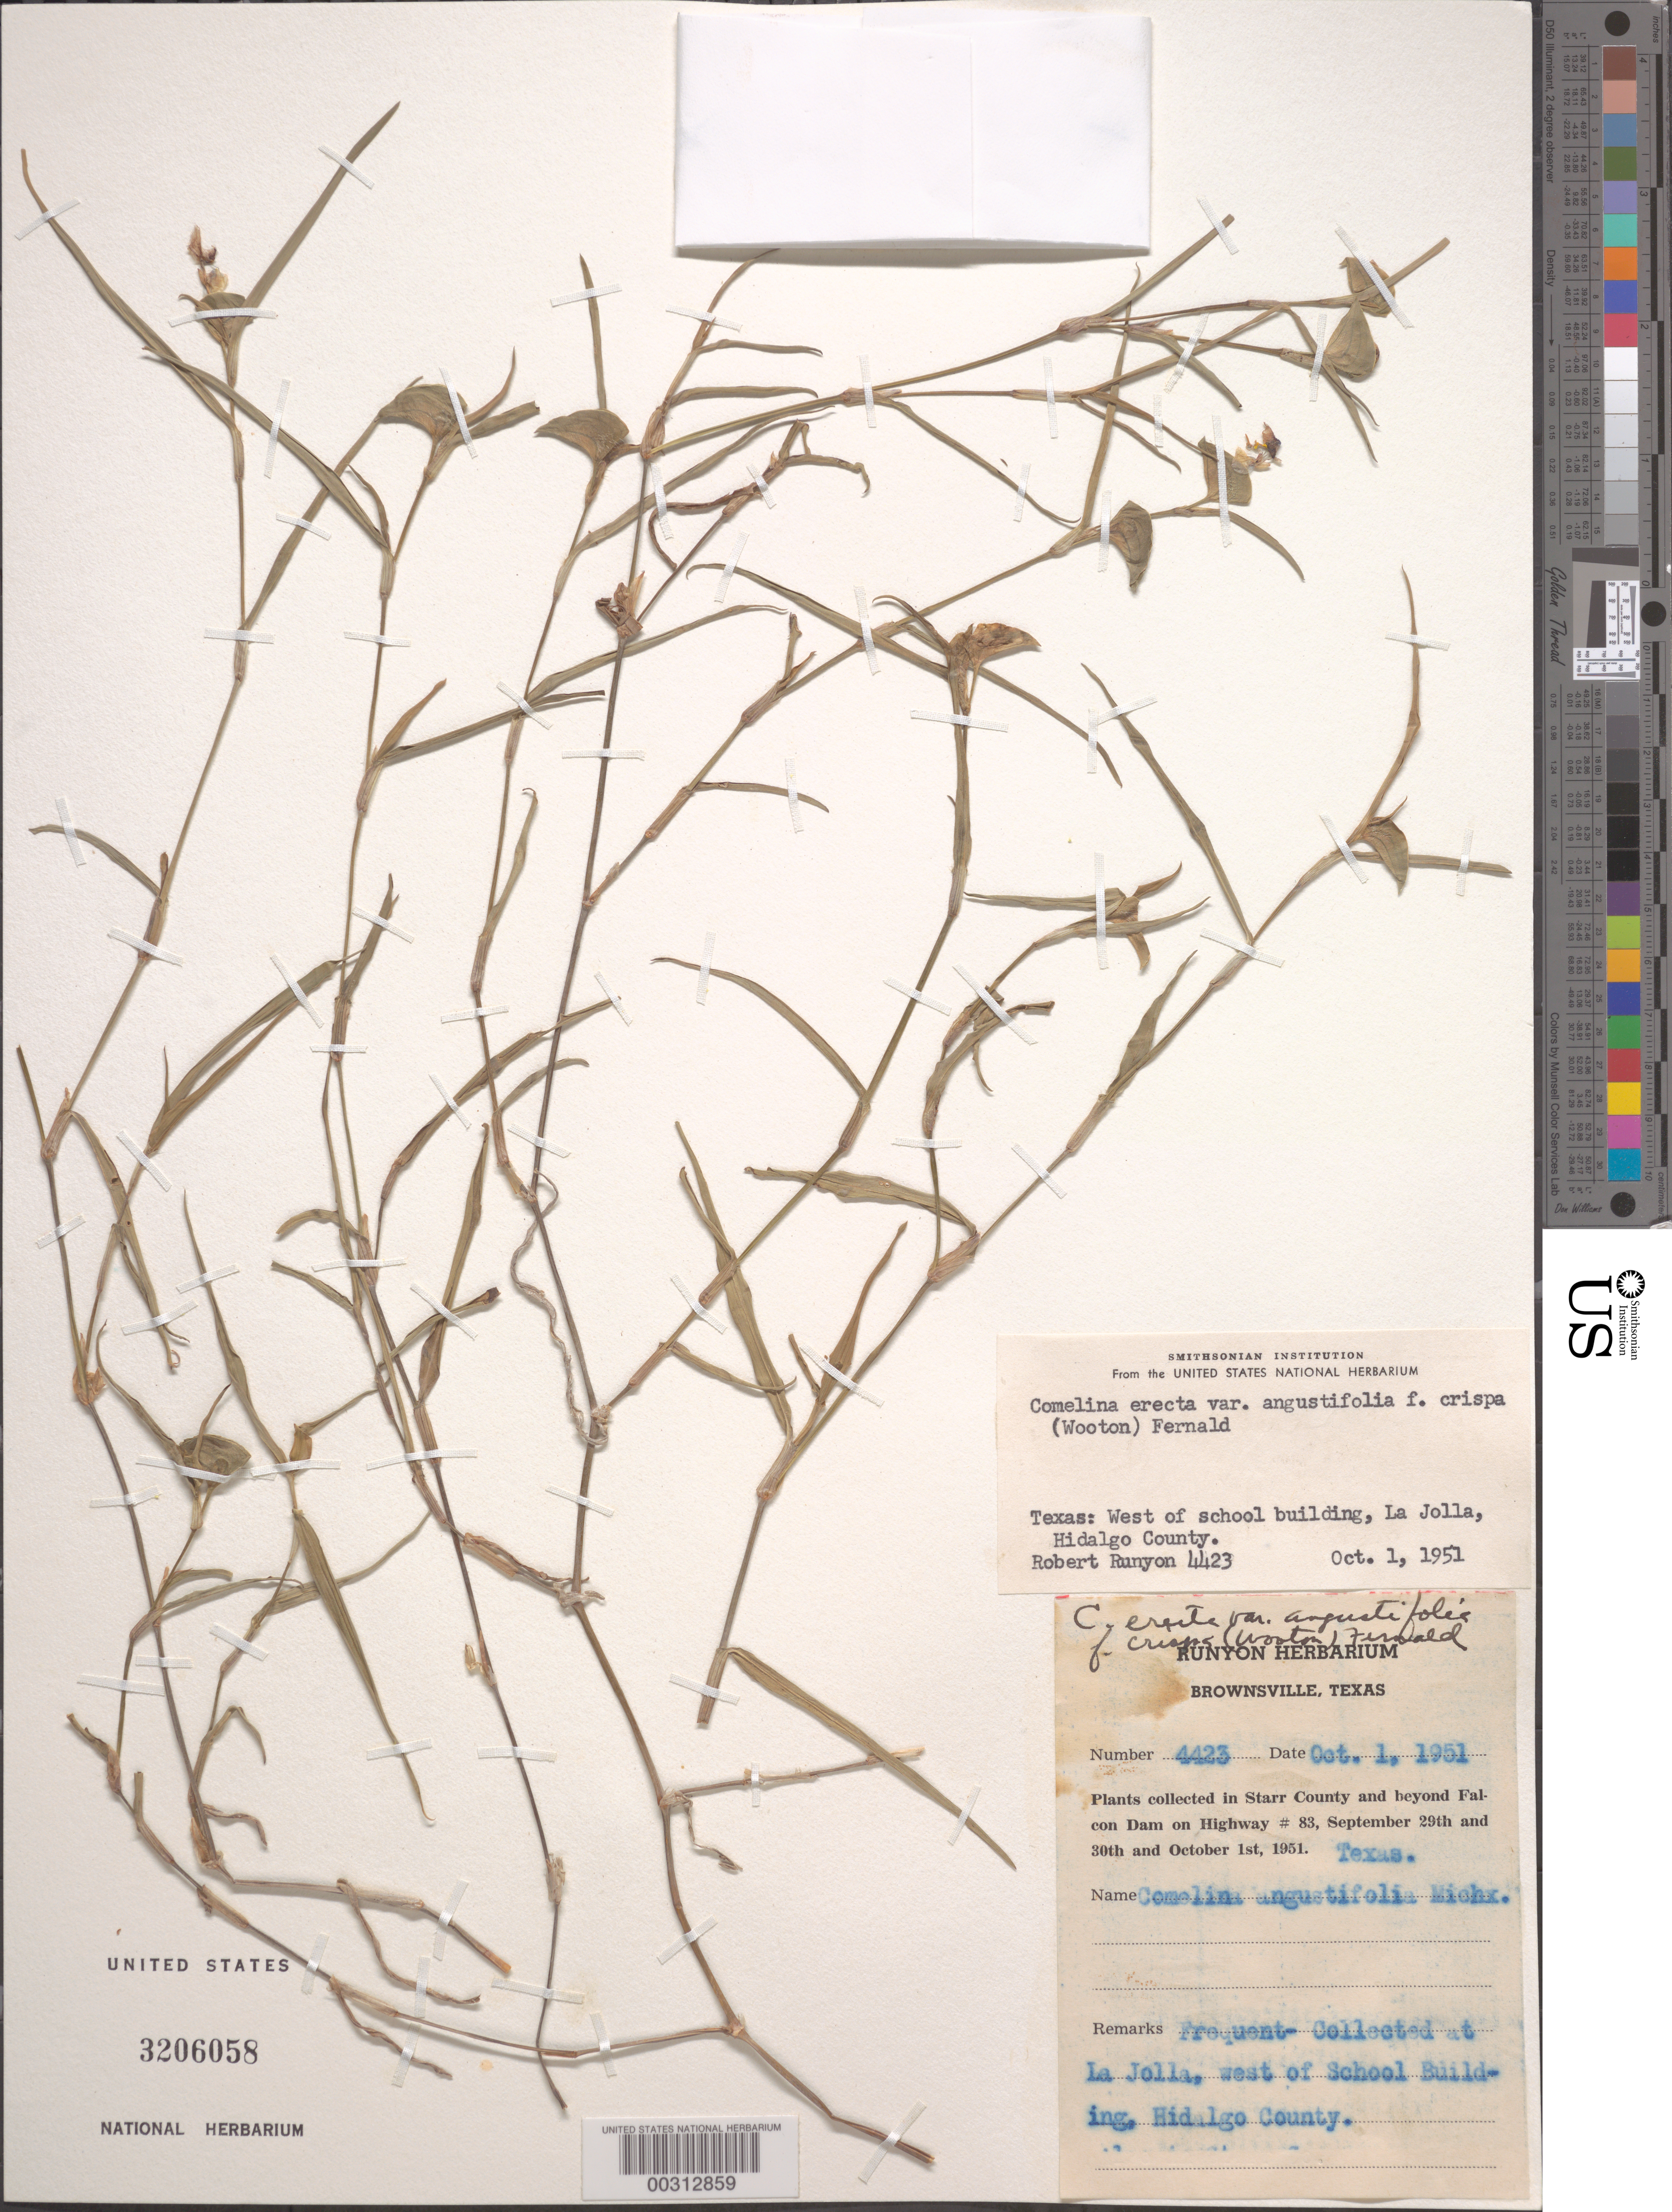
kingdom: Plantae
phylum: Tracheophyta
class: Liliopsida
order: Commelinales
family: Commelinaceae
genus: Commelina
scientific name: Commelina erecta var. angustifolia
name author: (Michx.) Fernald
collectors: R. Runyon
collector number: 4423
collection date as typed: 01 Oct 1951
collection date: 1951-10-01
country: United States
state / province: Texas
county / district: Hidalgo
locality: La jolla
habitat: W of school building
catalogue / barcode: US 3206058